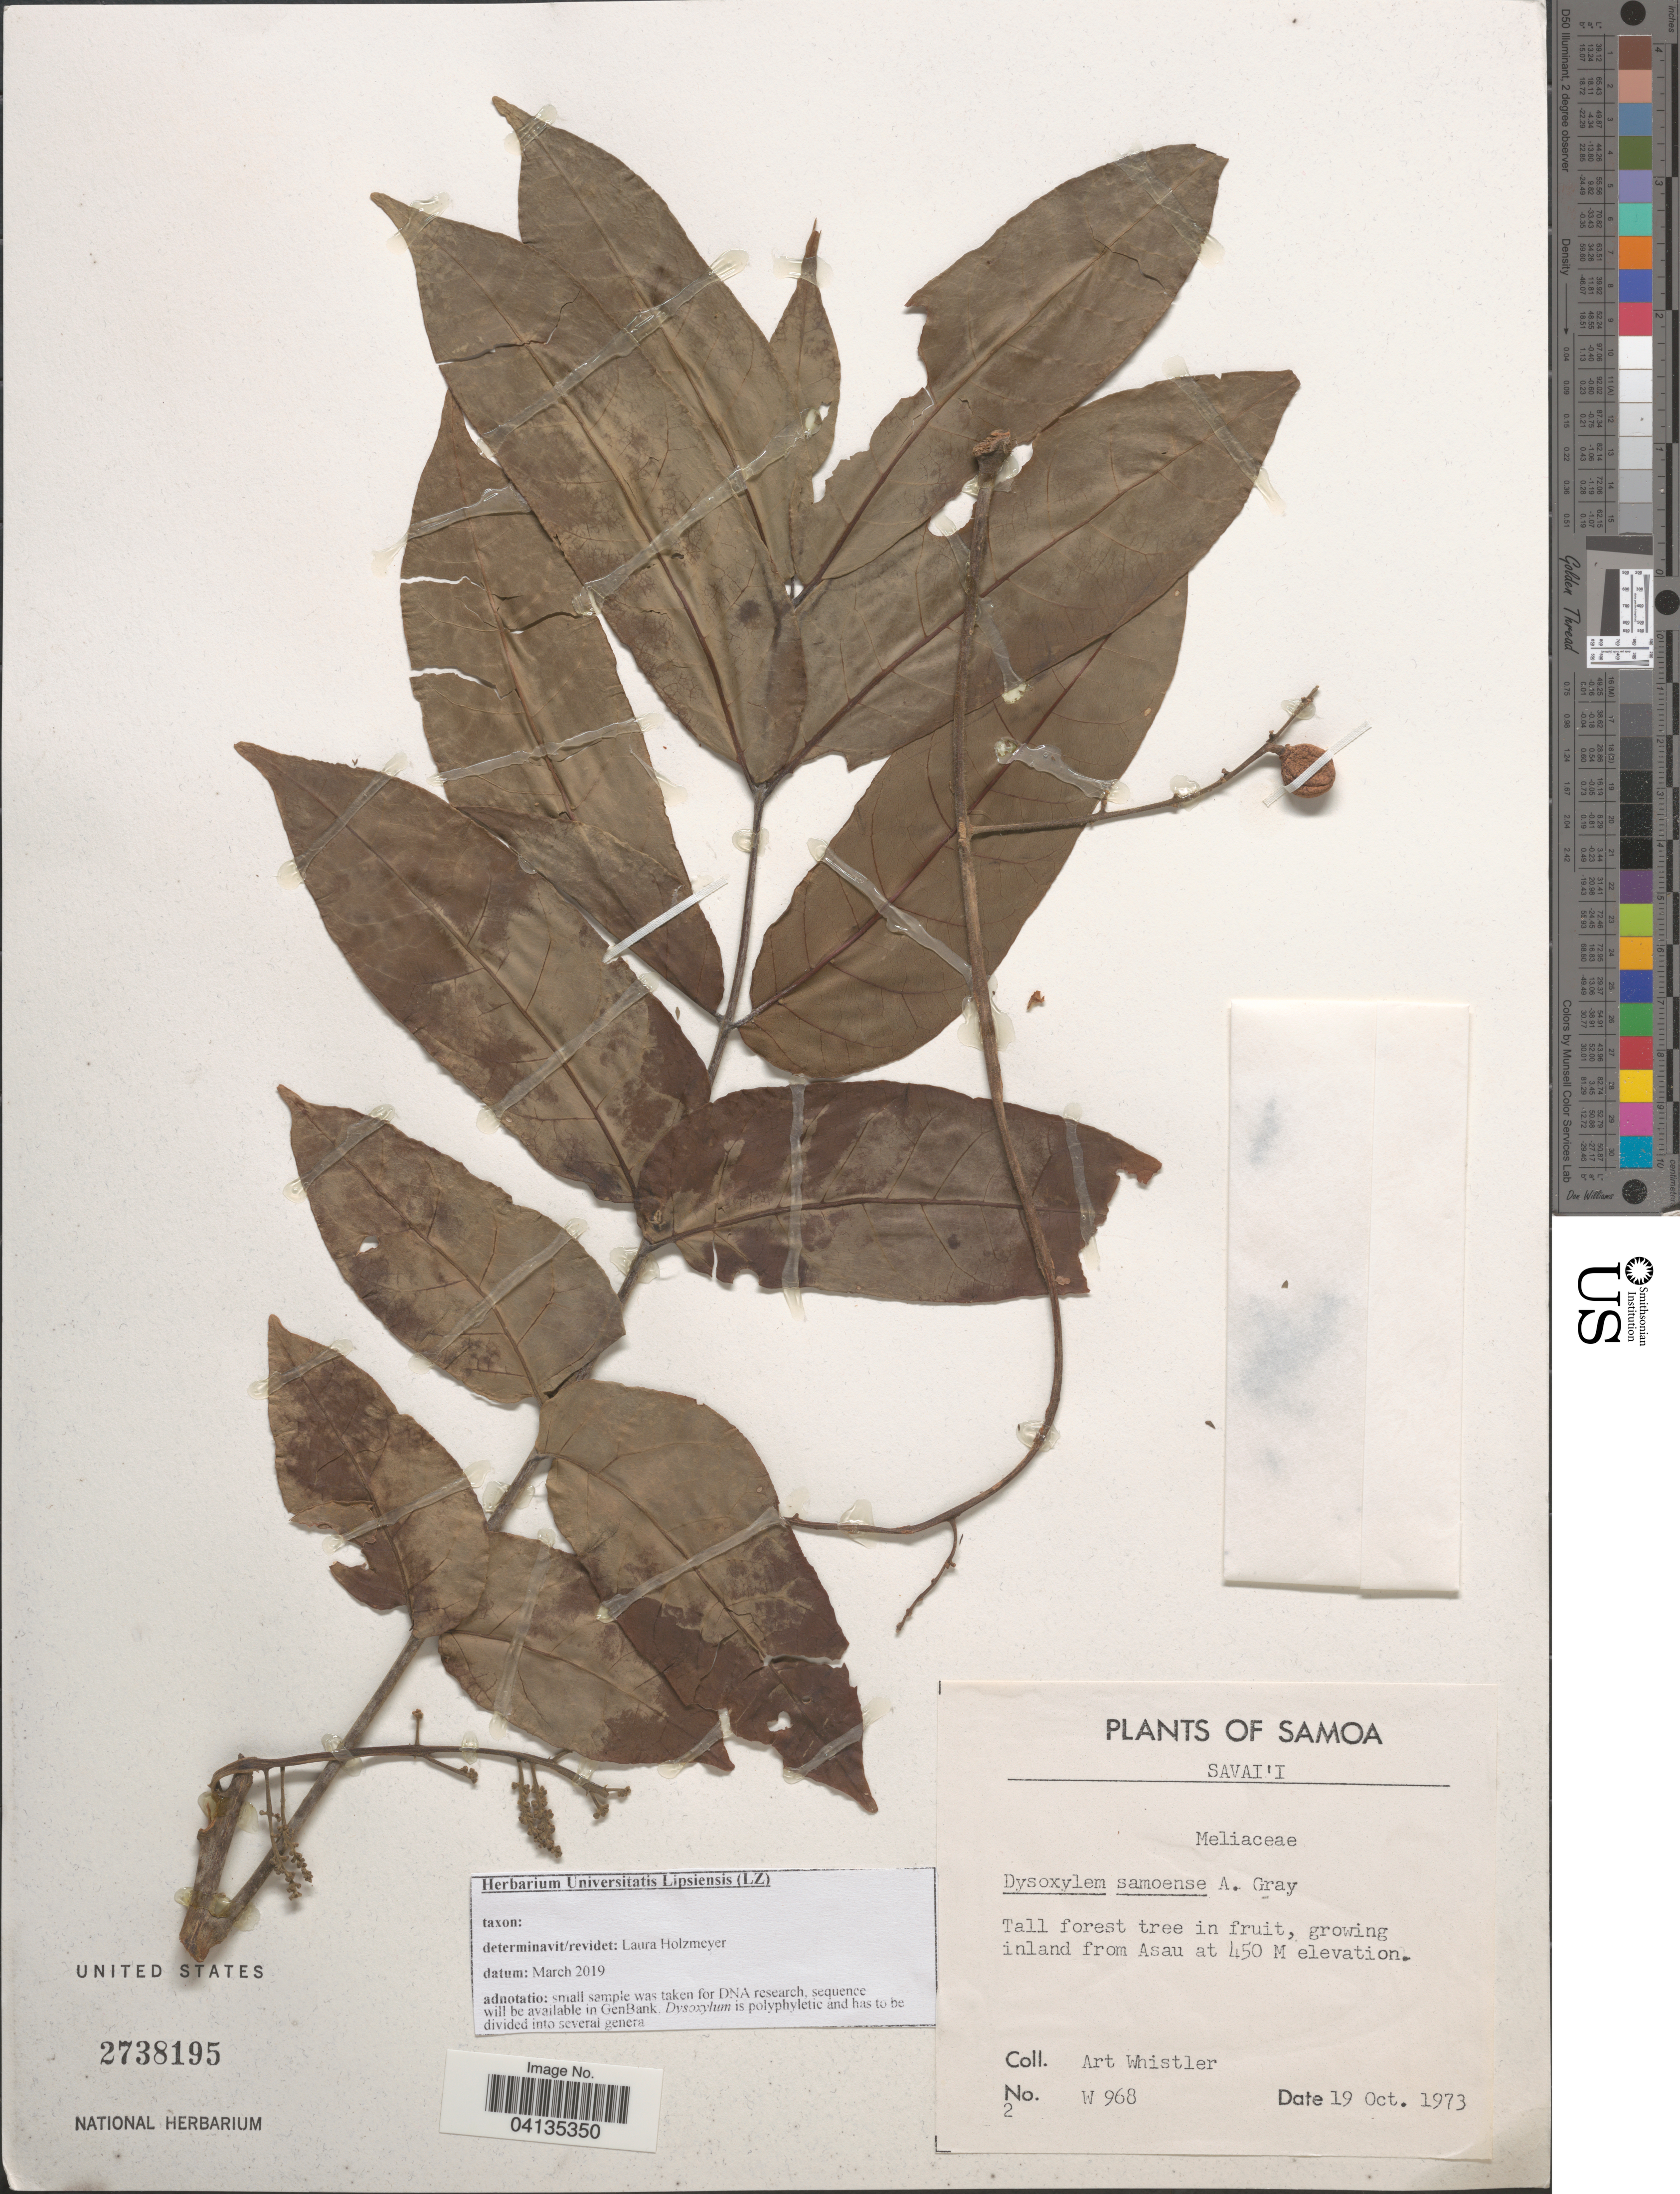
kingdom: Plantae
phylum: Tracheophyta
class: Magnoliopsida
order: Sapindales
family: Meliaceae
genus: Didymocheton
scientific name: Didymocheton alliaceus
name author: (G. Forst.) Mabb.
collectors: A. Whistler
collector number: W968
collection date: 1973-10-19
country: Samoa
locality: Samoa. Savai'i. From Asau.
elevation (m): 450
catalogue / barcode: US 2738195